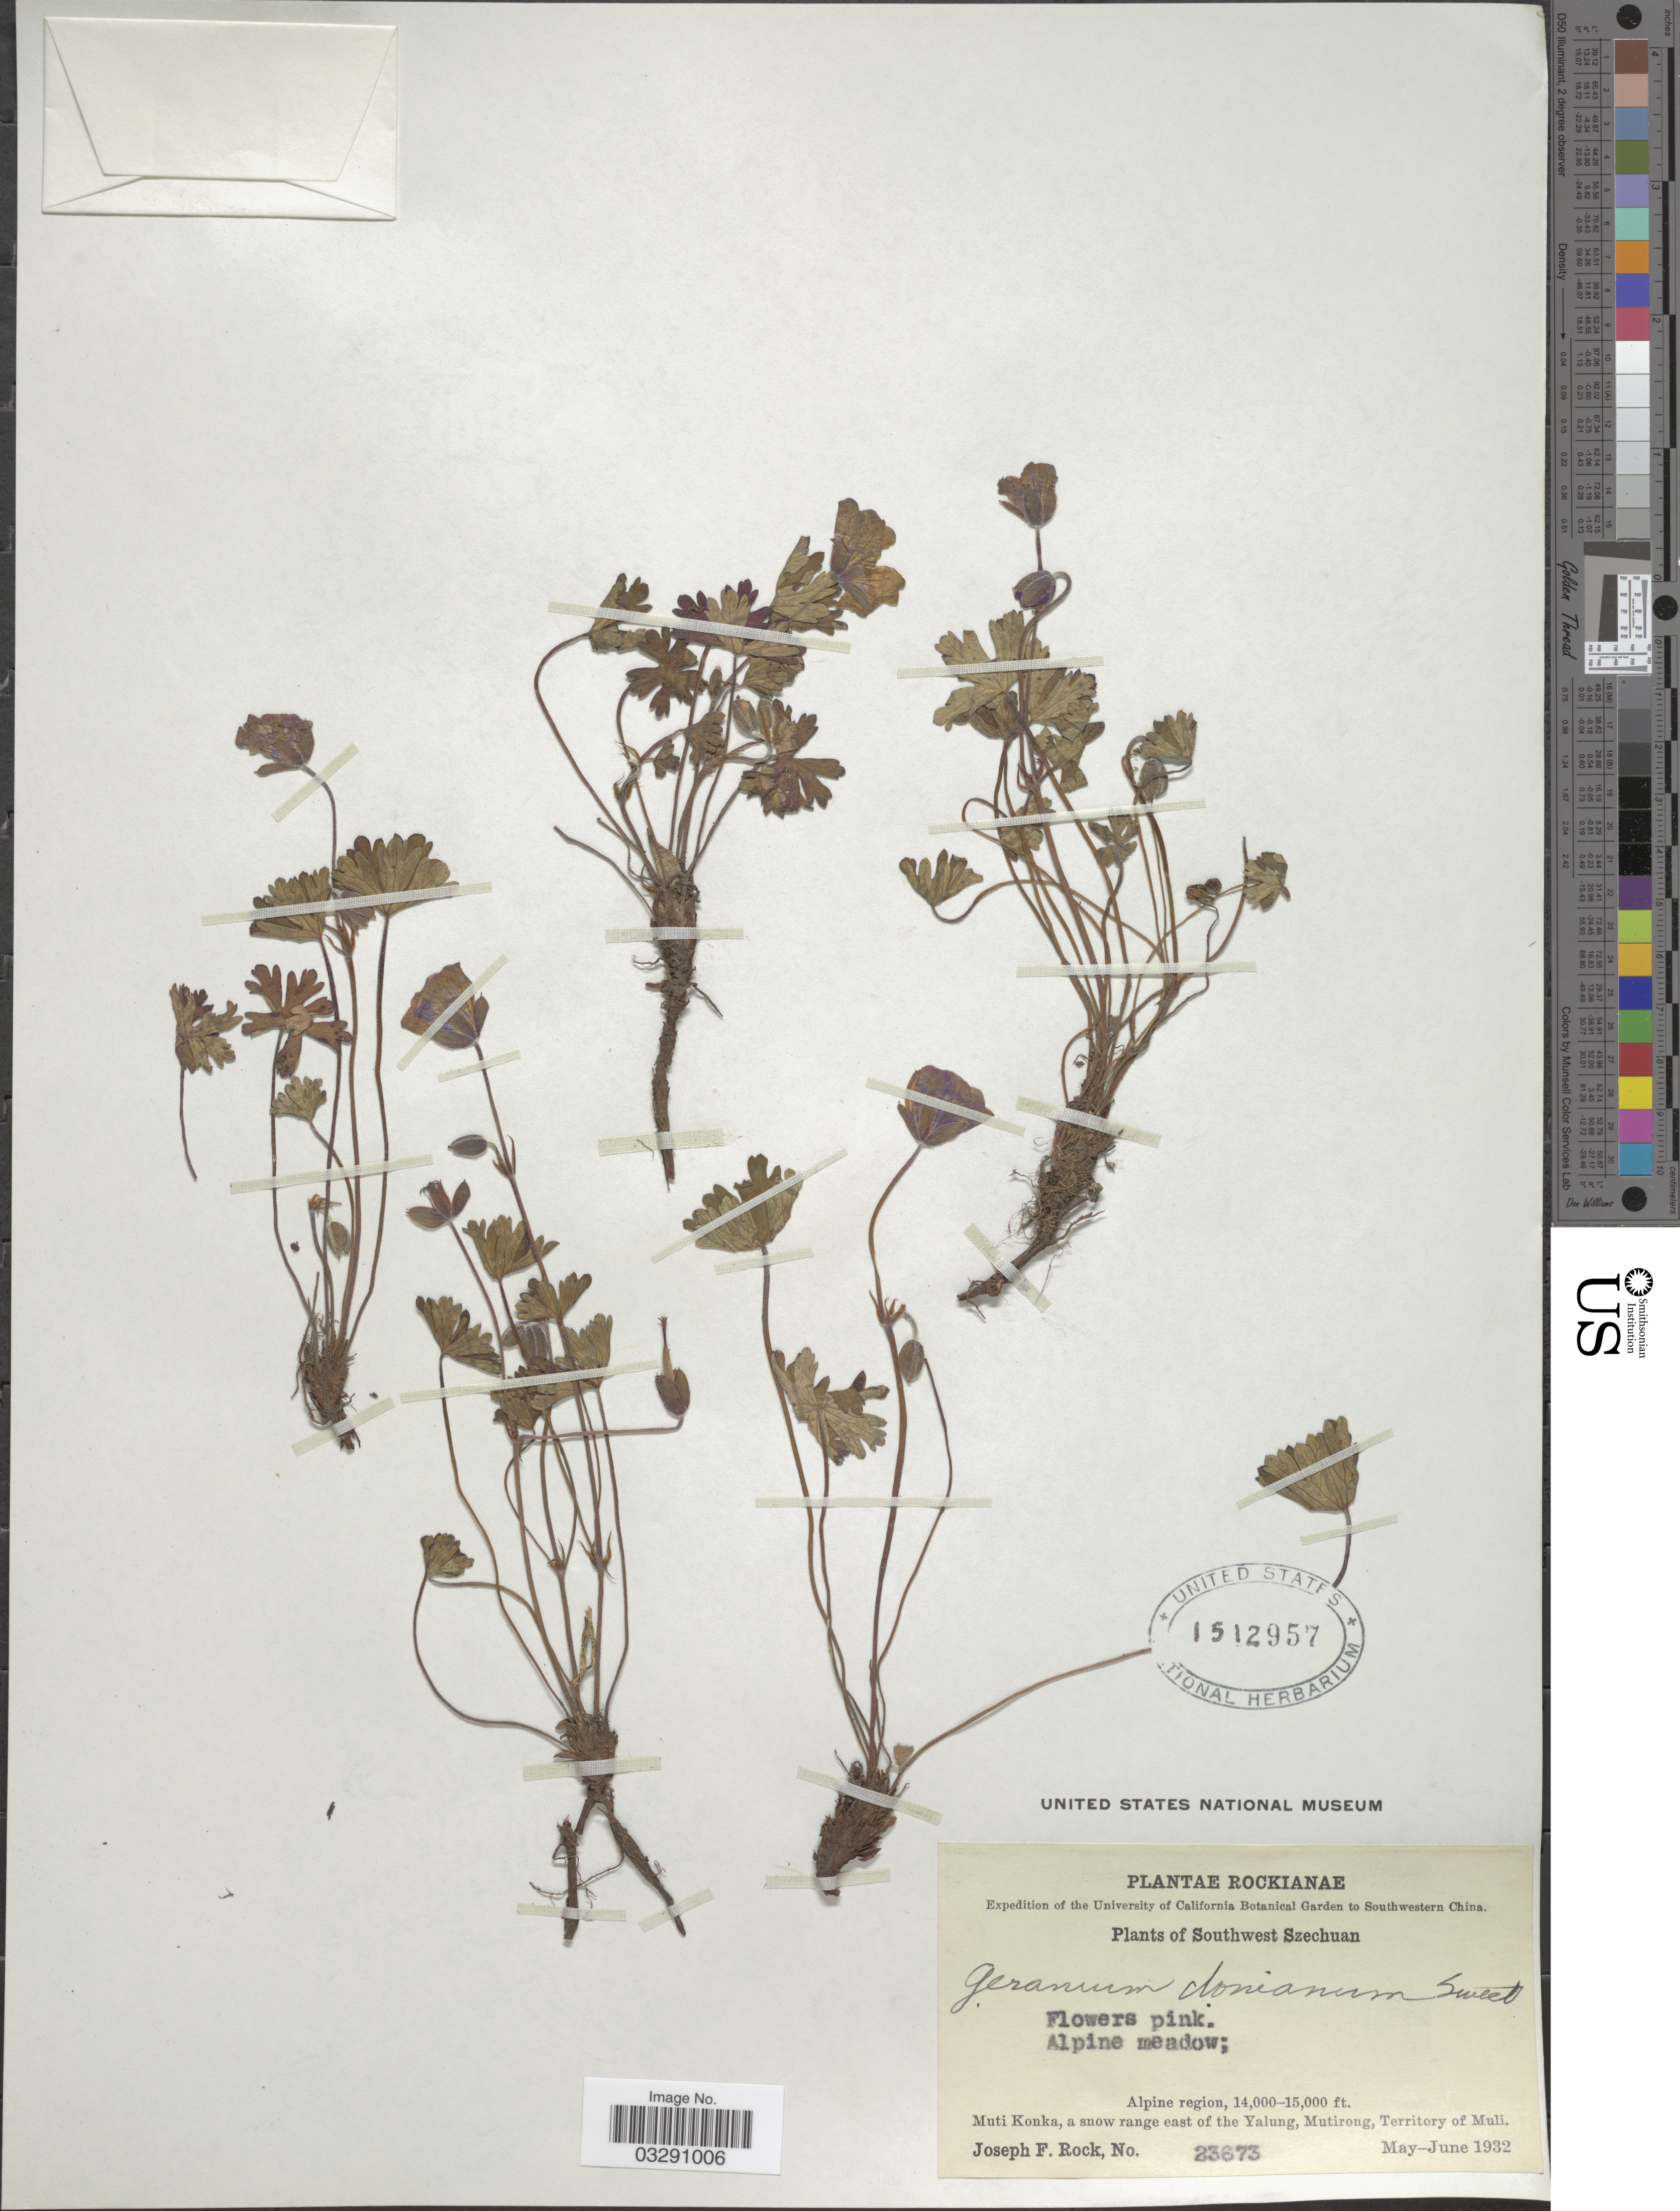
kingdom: Plantae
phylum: Tracheophyta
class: Magnoliopsida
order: Geraniales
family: Geraniaceae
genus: Geranium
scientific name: Geranium donianum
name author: Sweet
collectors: J. F. Rock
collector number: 23673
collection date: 1932-05/1932-06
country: China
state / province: Sichuan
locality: Southwestern China. Southwest Szechuan. Alpine region. Muti Konka, a snow range east of the Yalung, Mutirong, Territory of Muli.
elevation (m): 4267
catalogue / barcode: US 1512957